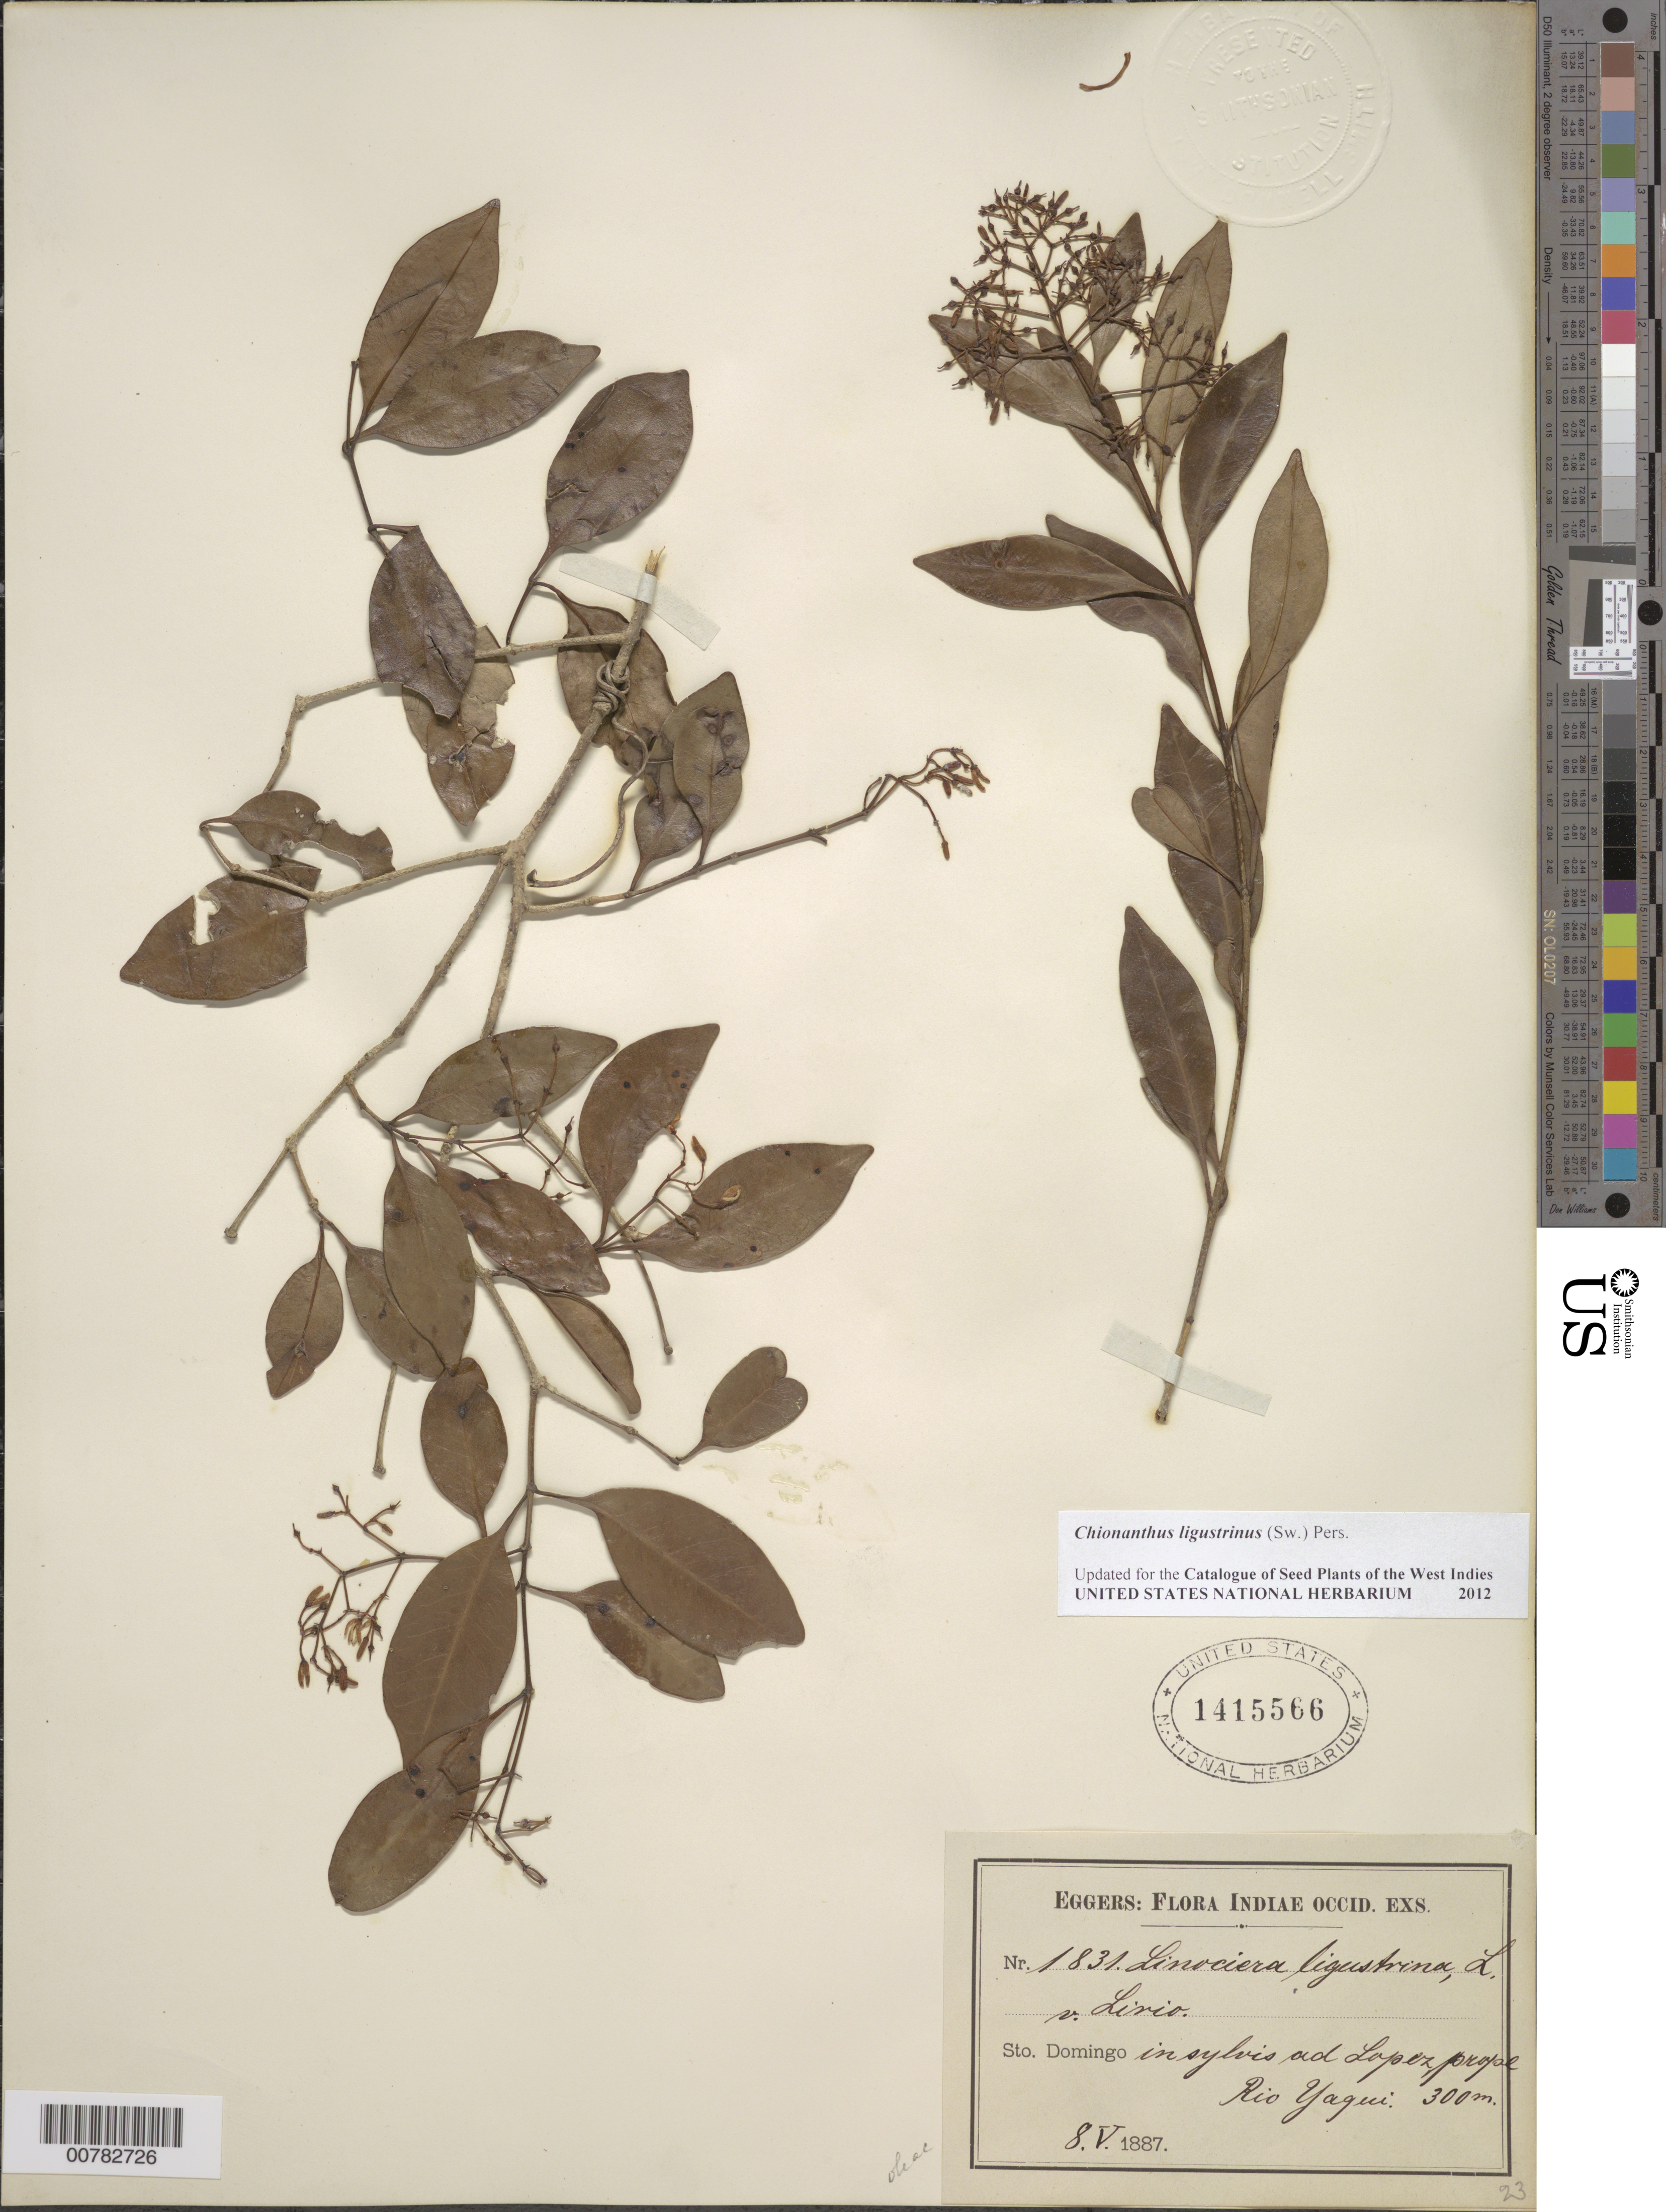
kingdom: Plantae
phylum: Tracheophyta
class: Magnoliopsida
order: Lamiales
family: Oleaceae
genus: Chionanthus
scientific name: Chionanthus ligustrinus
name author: (Sw.) Pers.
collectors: H. F. A. von Eggers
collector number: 1831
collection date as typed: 08 May 1887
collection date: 1887-05-08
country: Dominican Republic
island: Hispaniola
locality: Ad Lopez, prope Rio Yaqui.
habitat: In sylvis.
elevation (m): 300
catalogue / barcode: US 1415566